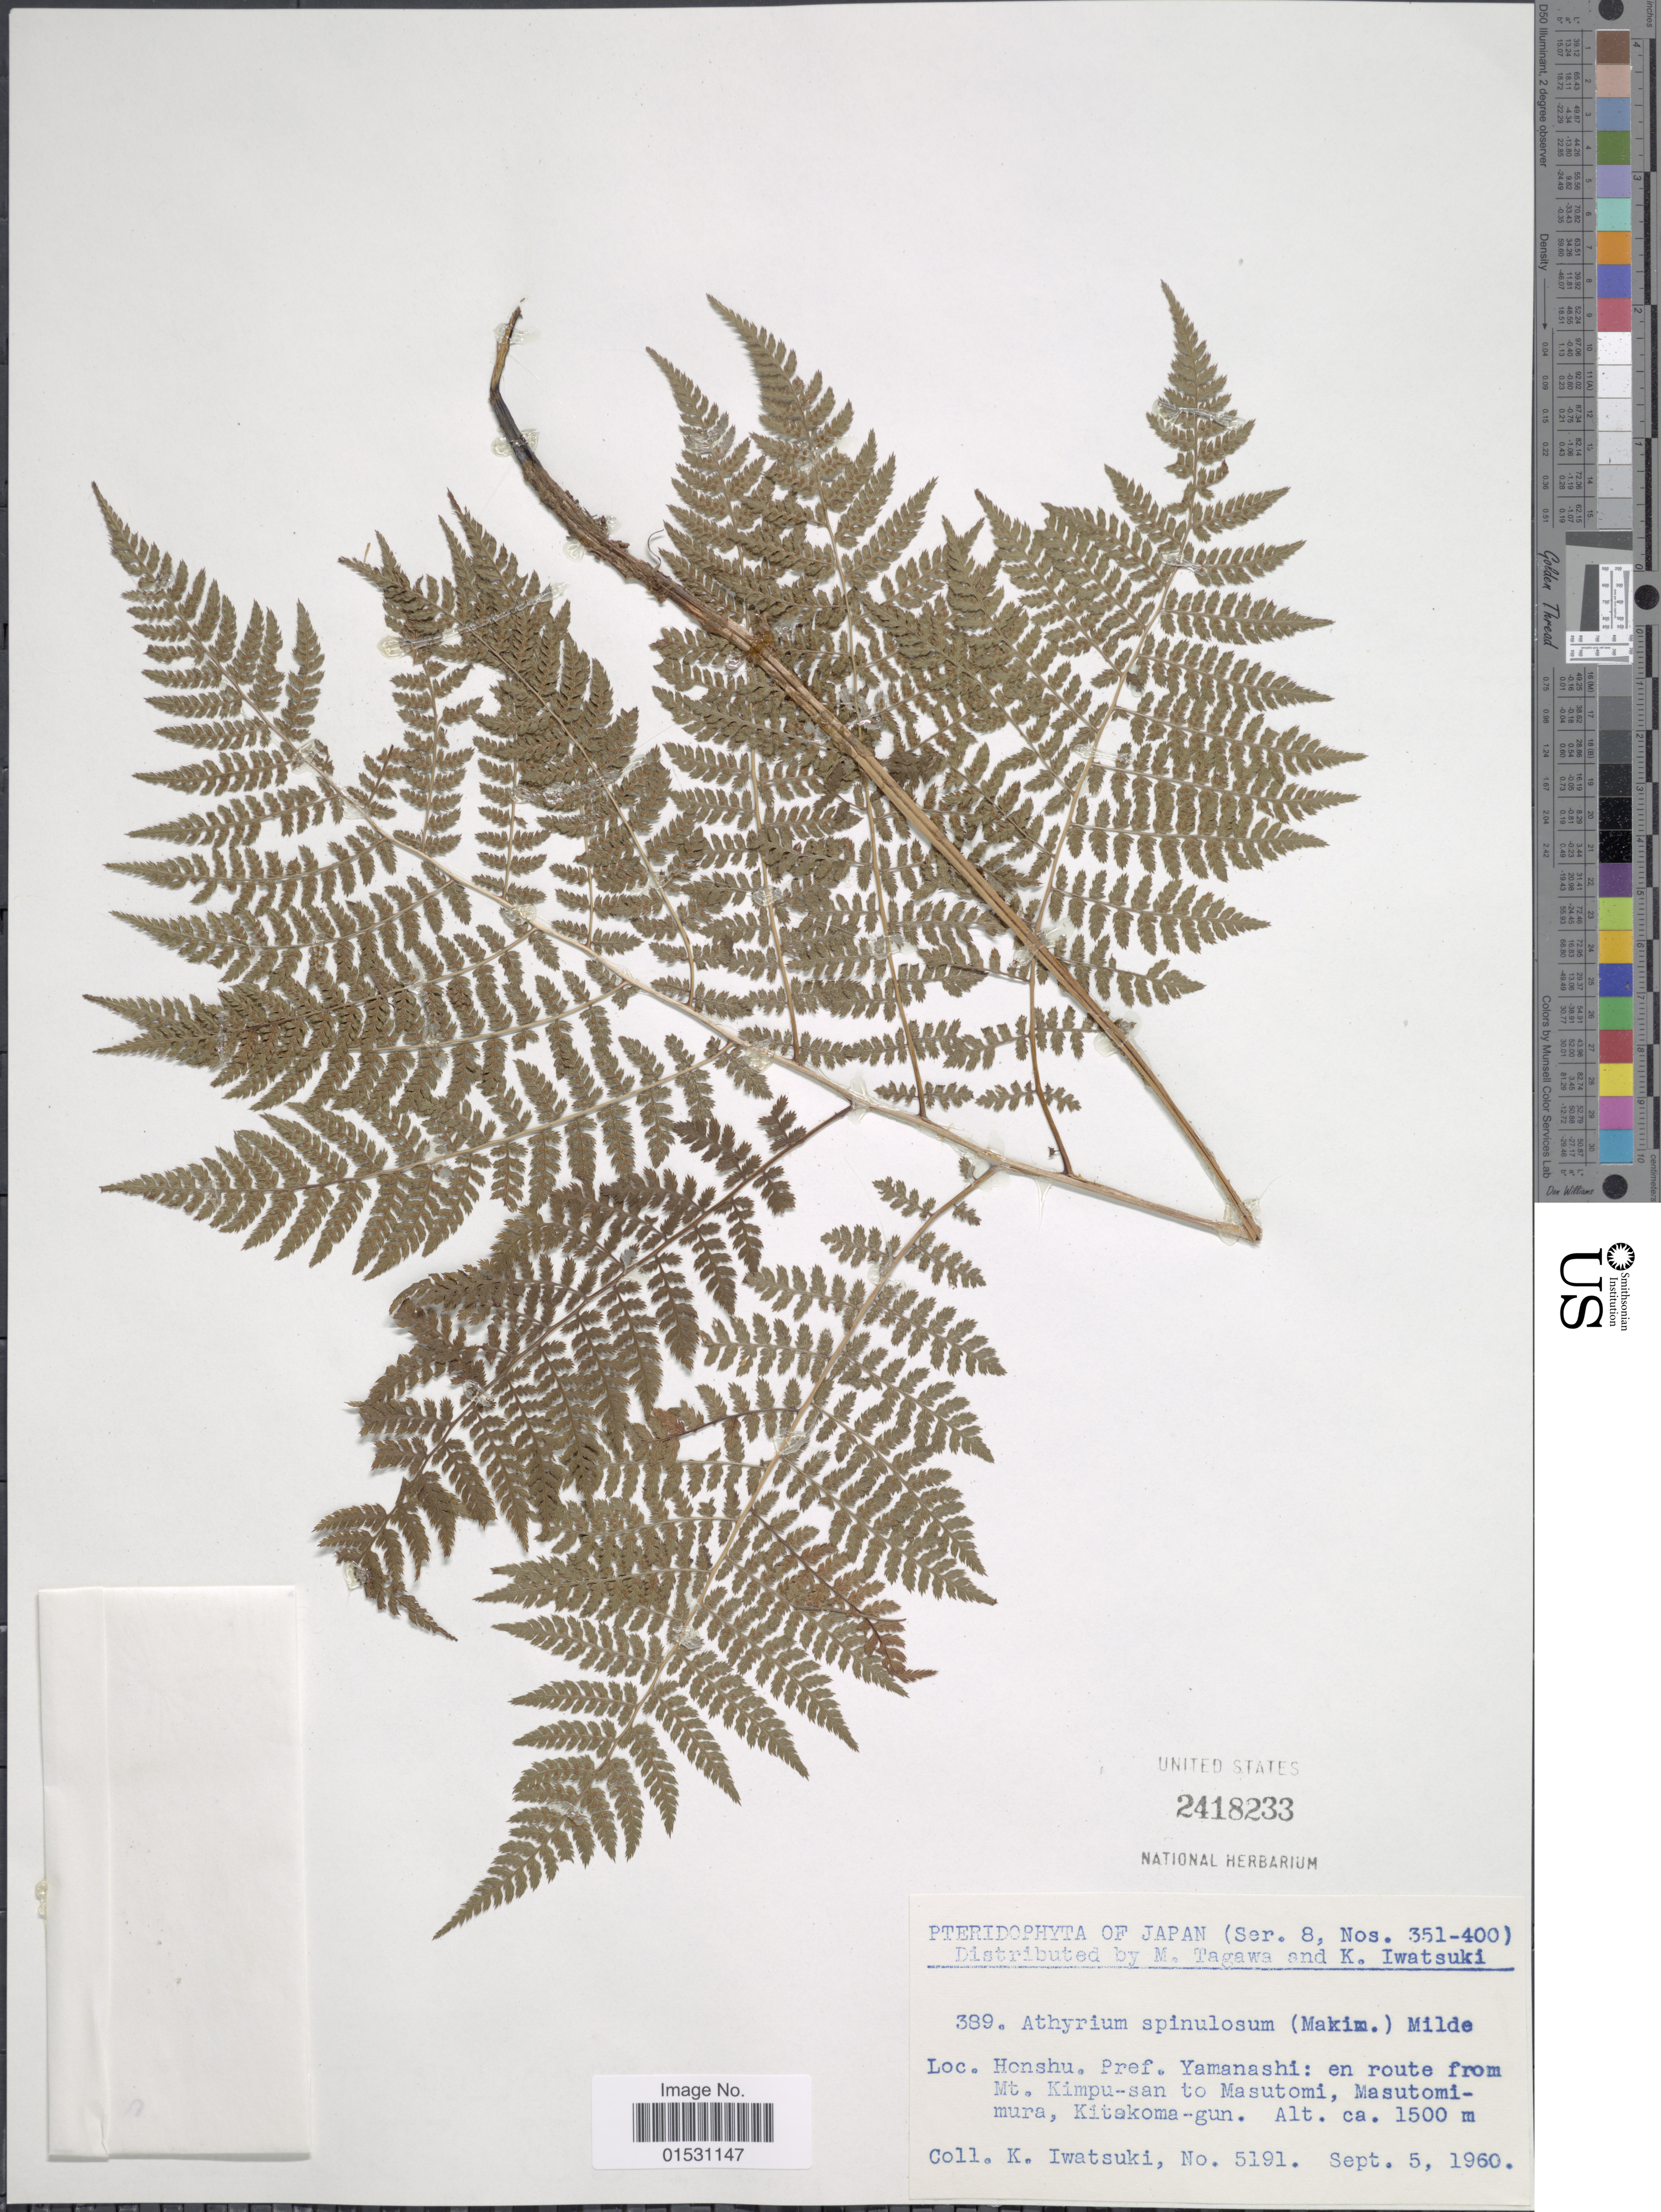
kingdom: Plantae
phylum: Tracheophyta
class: Polypodiopsida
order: Polypodiales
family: Athyriaceae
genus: Athyrium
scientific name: Athyrium spinulosum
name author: (Maxim.) Milde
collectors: K. Iwatsuki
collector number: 5191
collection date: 1960-09-05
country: Japan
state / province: Yamanasi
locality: Honshu. Pref. Yamanashi: en route from Mt. Kimpu-san to Masutomi, Masutomi-mura, Kitakoma-gun.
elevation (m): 1500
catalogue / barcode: US 2418233